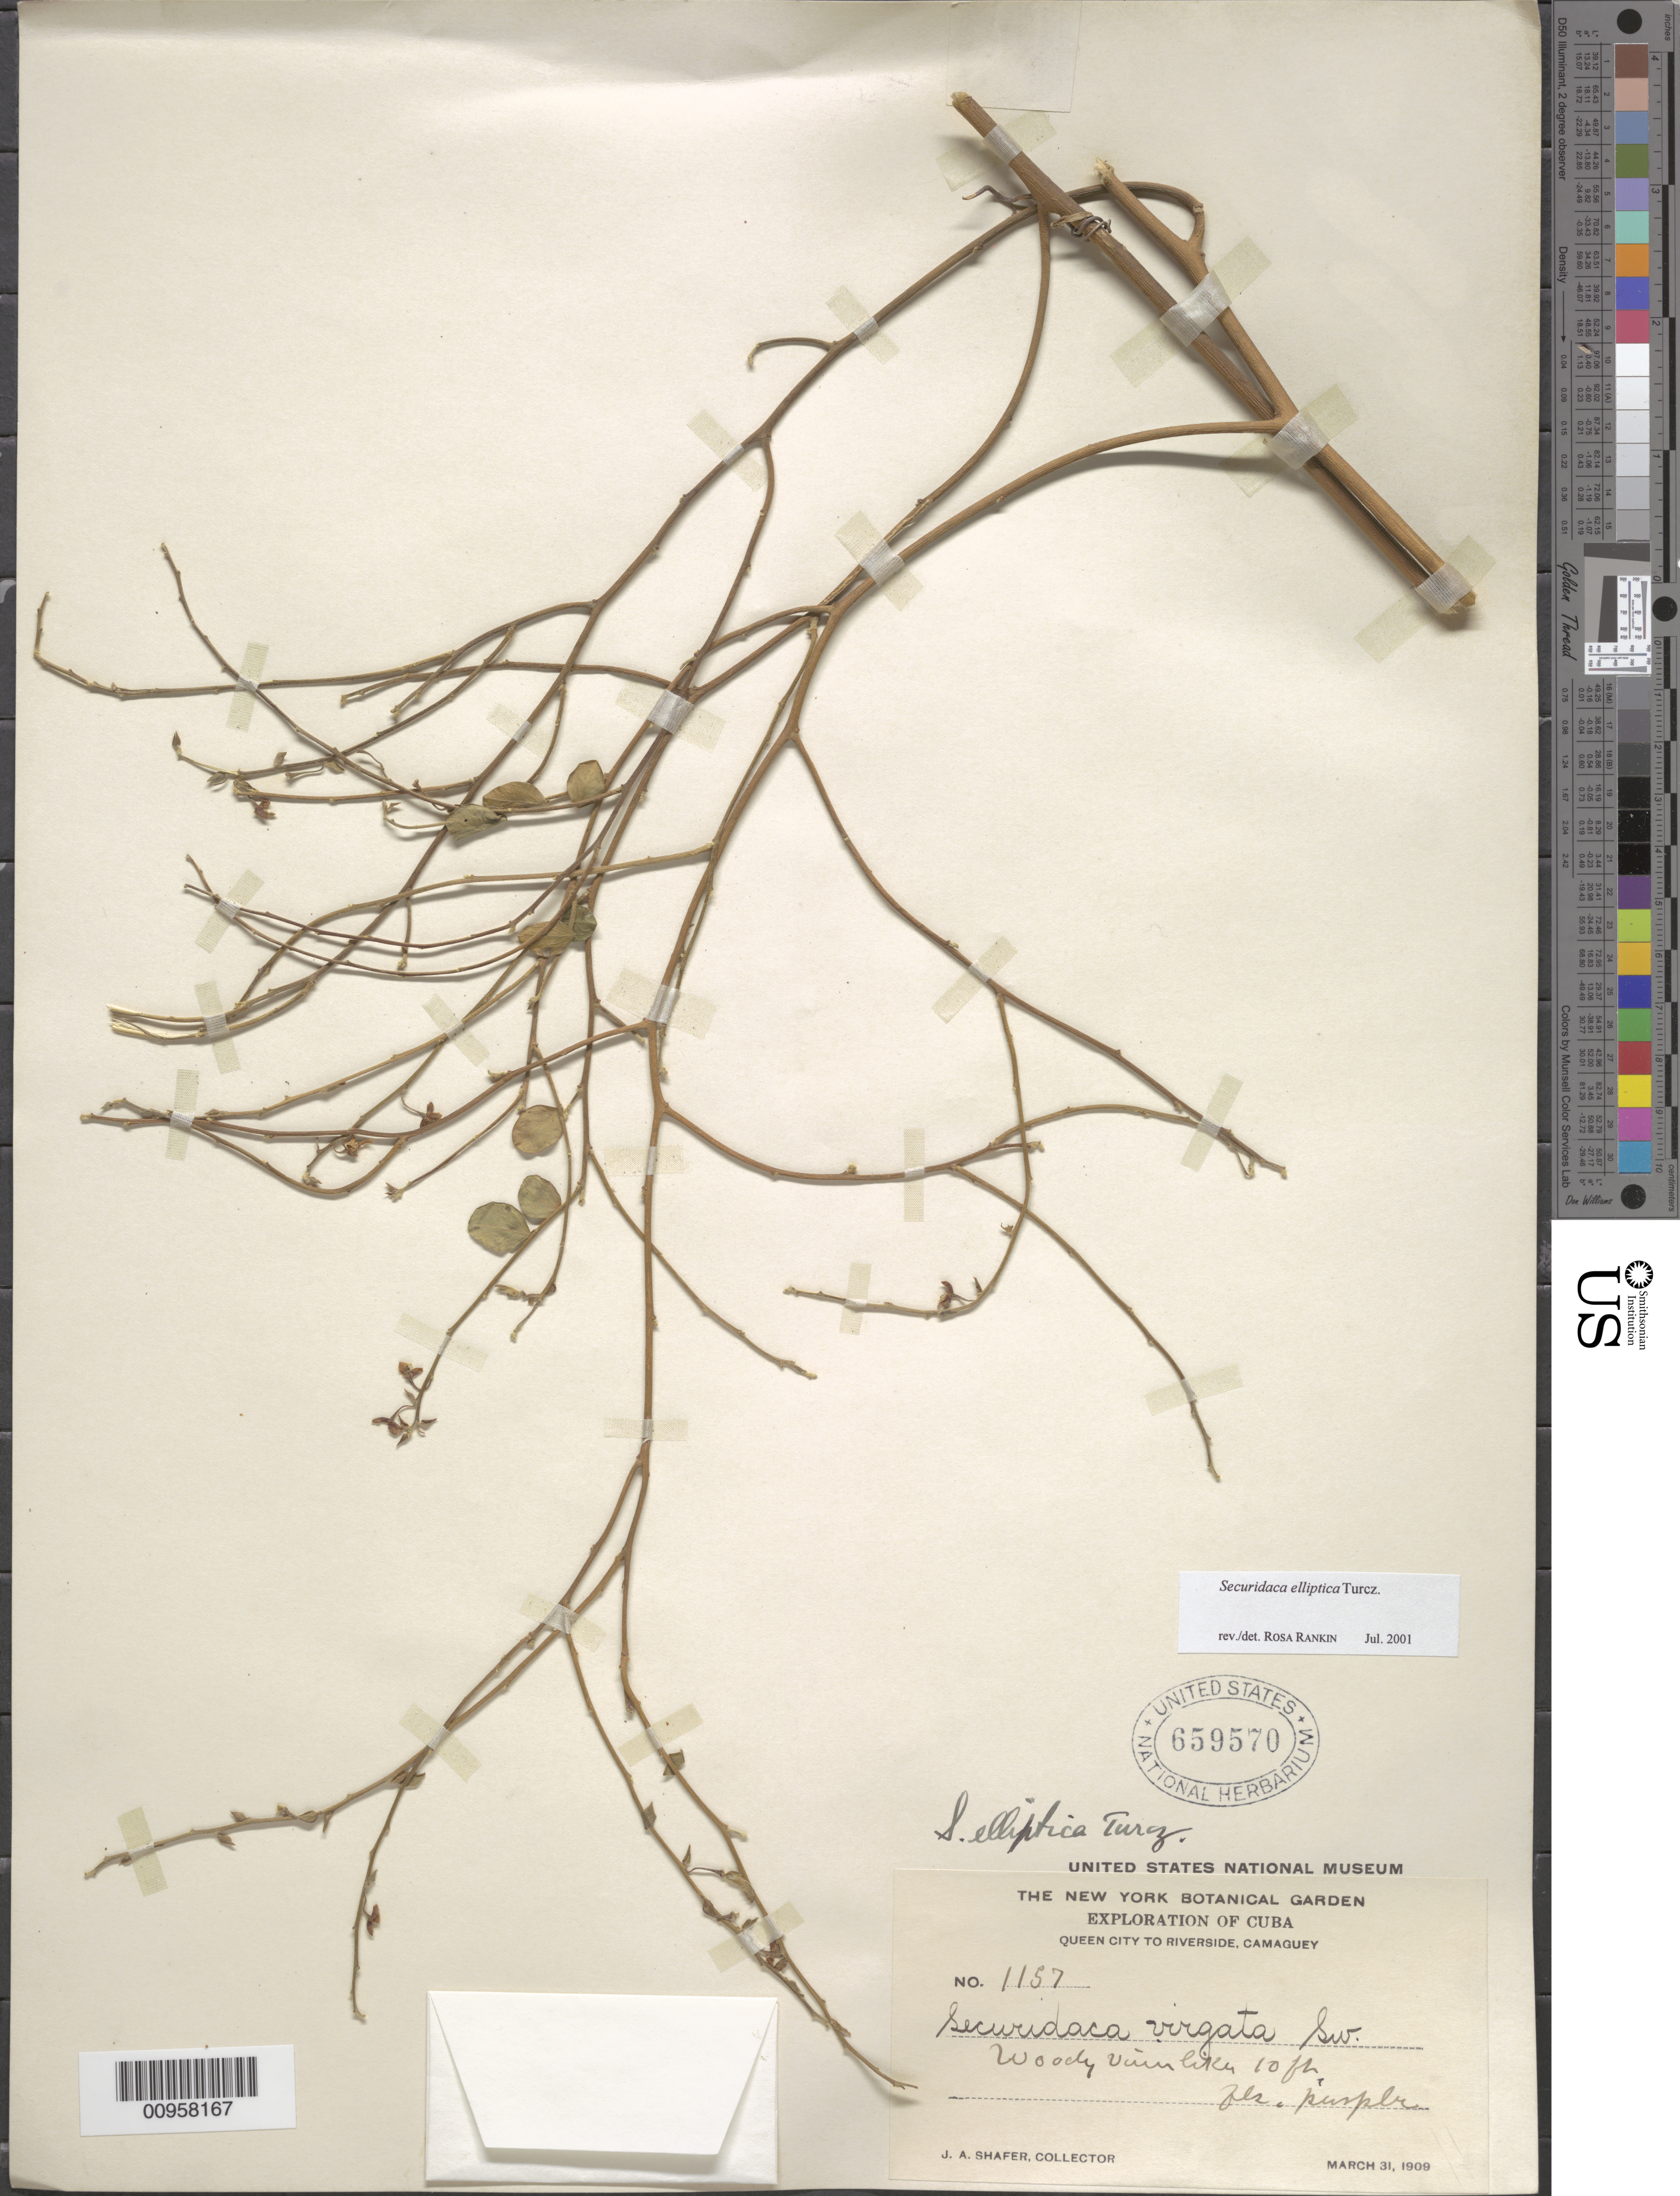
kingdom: Plantae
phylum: Tracheophyta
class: Magnoliopsida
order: Fabales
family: Polygalaceae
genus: Securidaca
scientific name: Securidaca elliptica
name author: Turcz.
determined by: Rankin Rodriguez, Rosa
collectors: J. A. Shafer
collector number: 1157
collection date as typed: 31 Mar 1909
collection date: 1909-03-31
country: Cuba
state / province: Camagüey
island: Cuba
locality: Queen City to Riverside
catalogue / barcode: US 659570